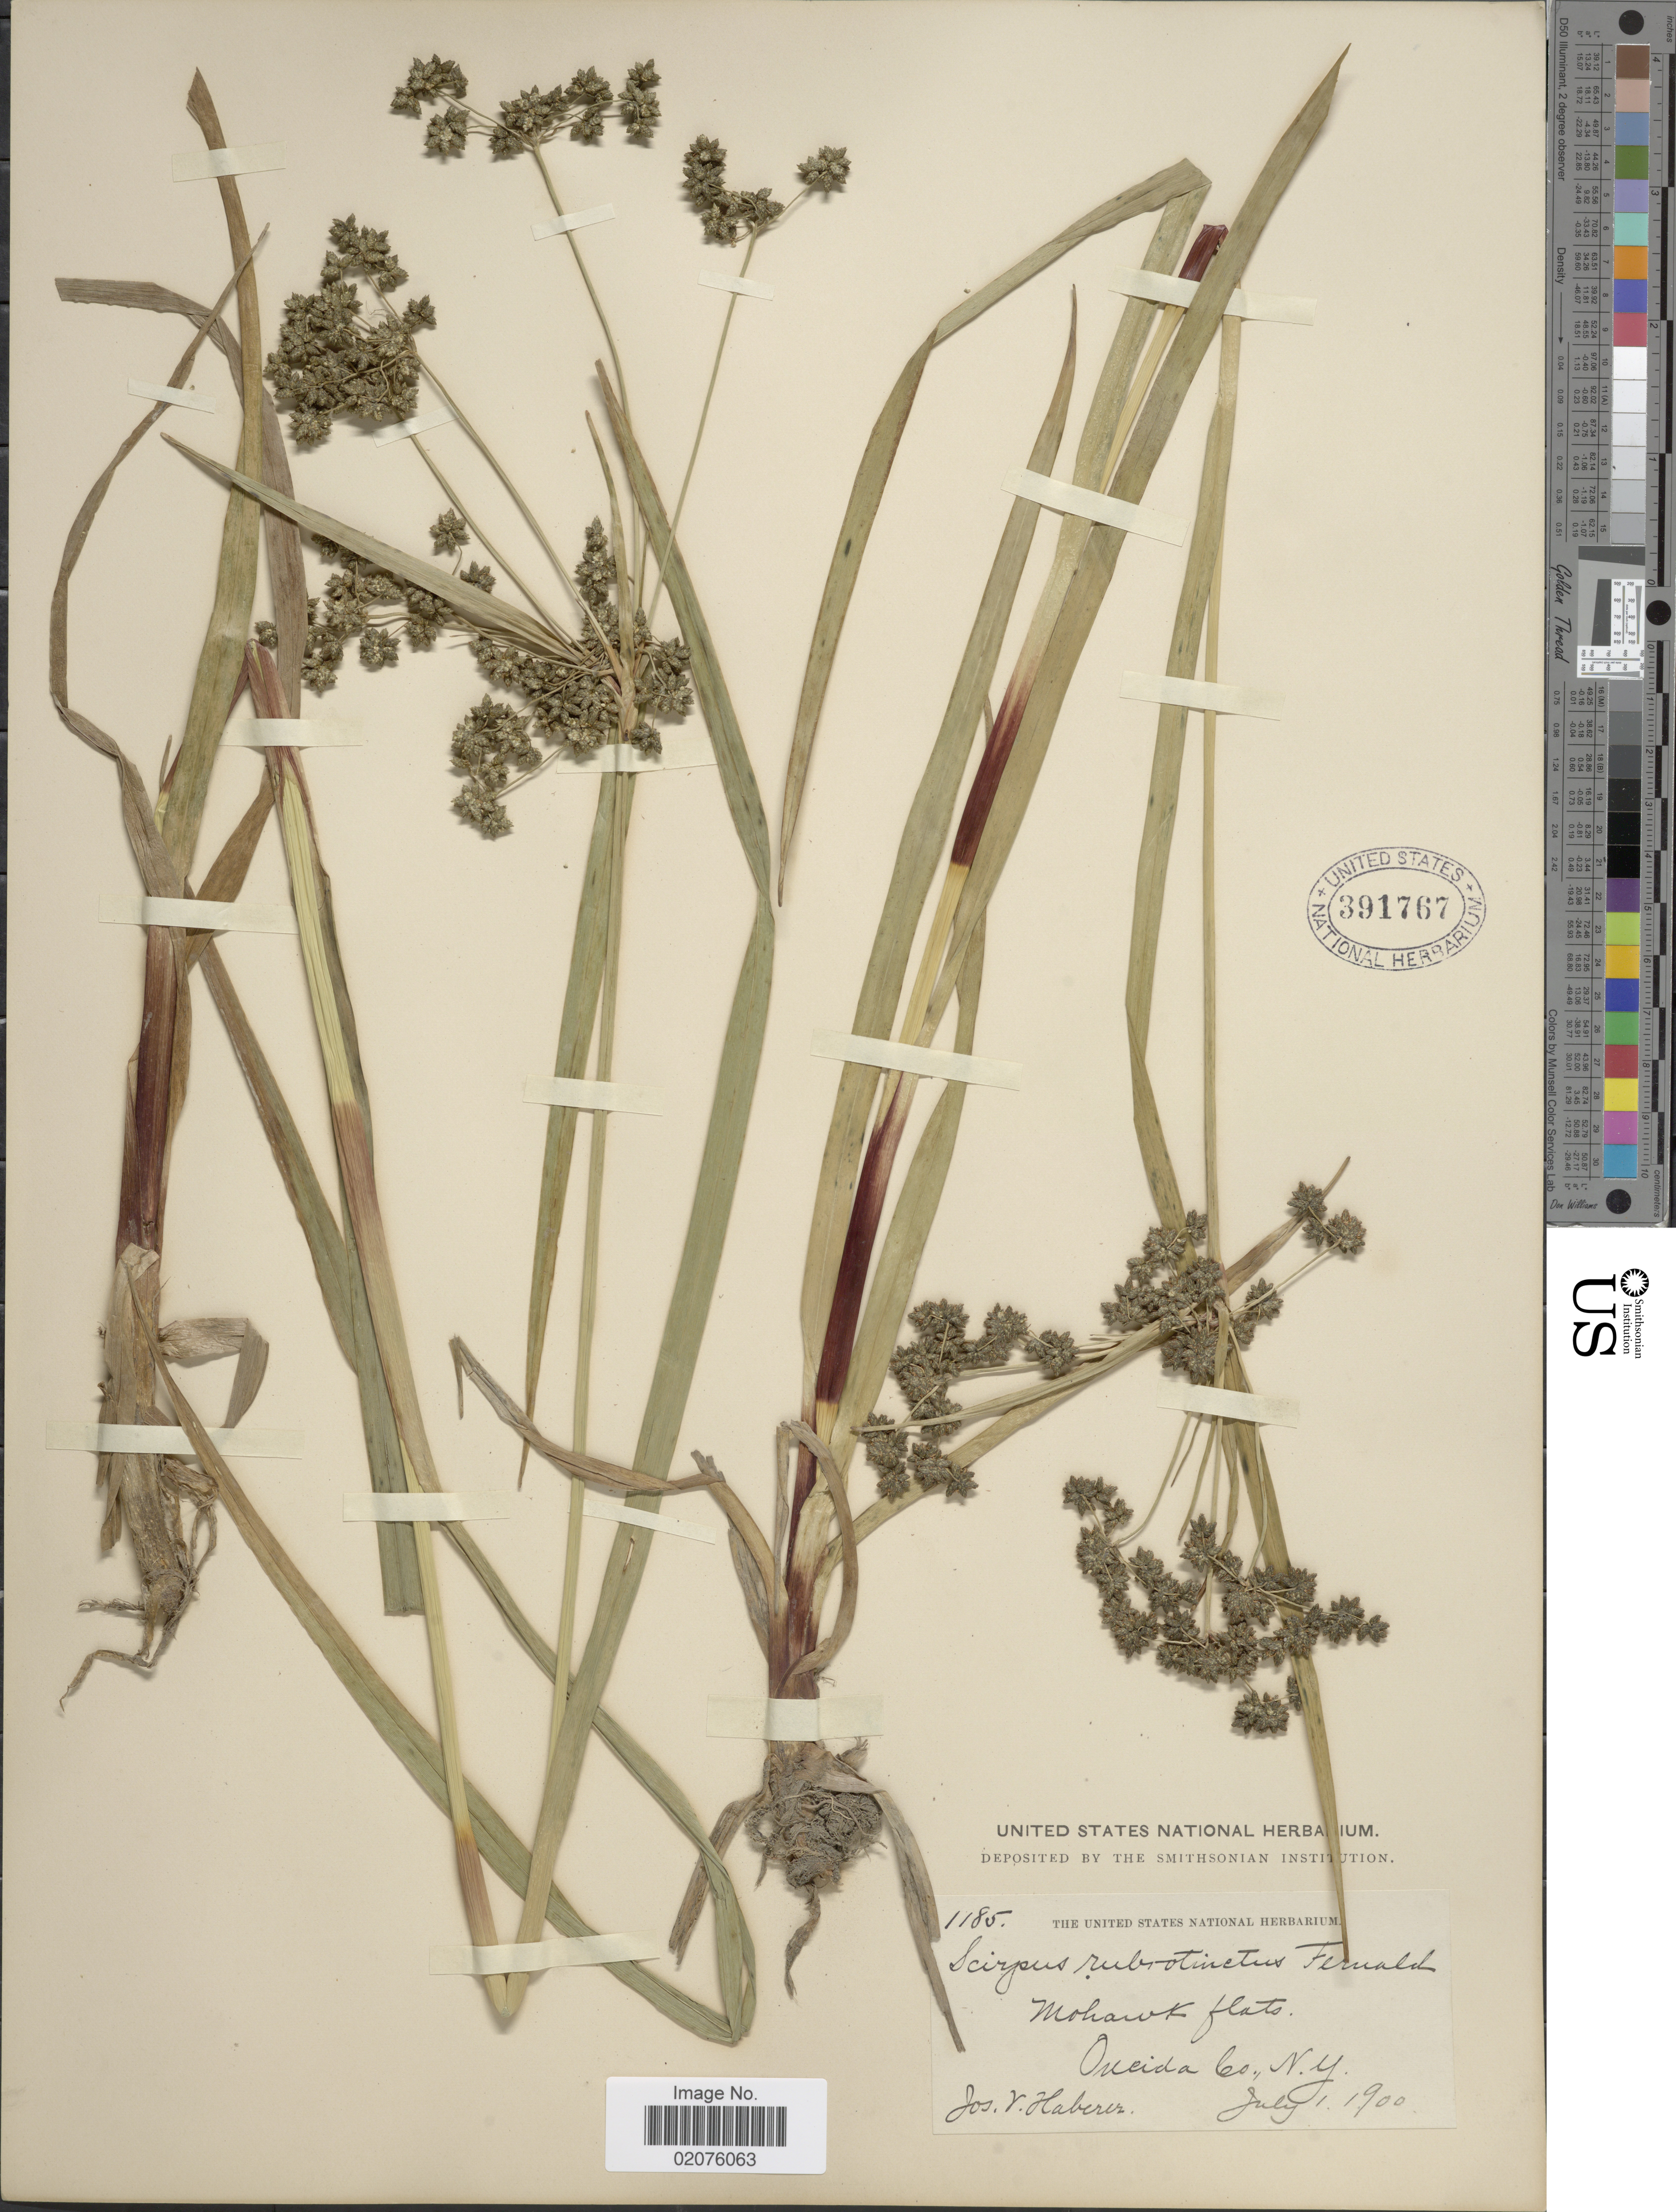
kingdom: Plantae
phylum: Tracheophyta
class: Liliopsida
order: Poales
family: Cyperaceae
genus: Scirpus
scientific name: Scirpus microcarpus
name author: J. Presl & C. Presl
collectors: J. V. Haberer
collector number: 1185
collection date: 1900-07-01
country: United States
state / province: New York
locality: Mohawk flats, Oncida Co.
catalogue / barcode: US 391767